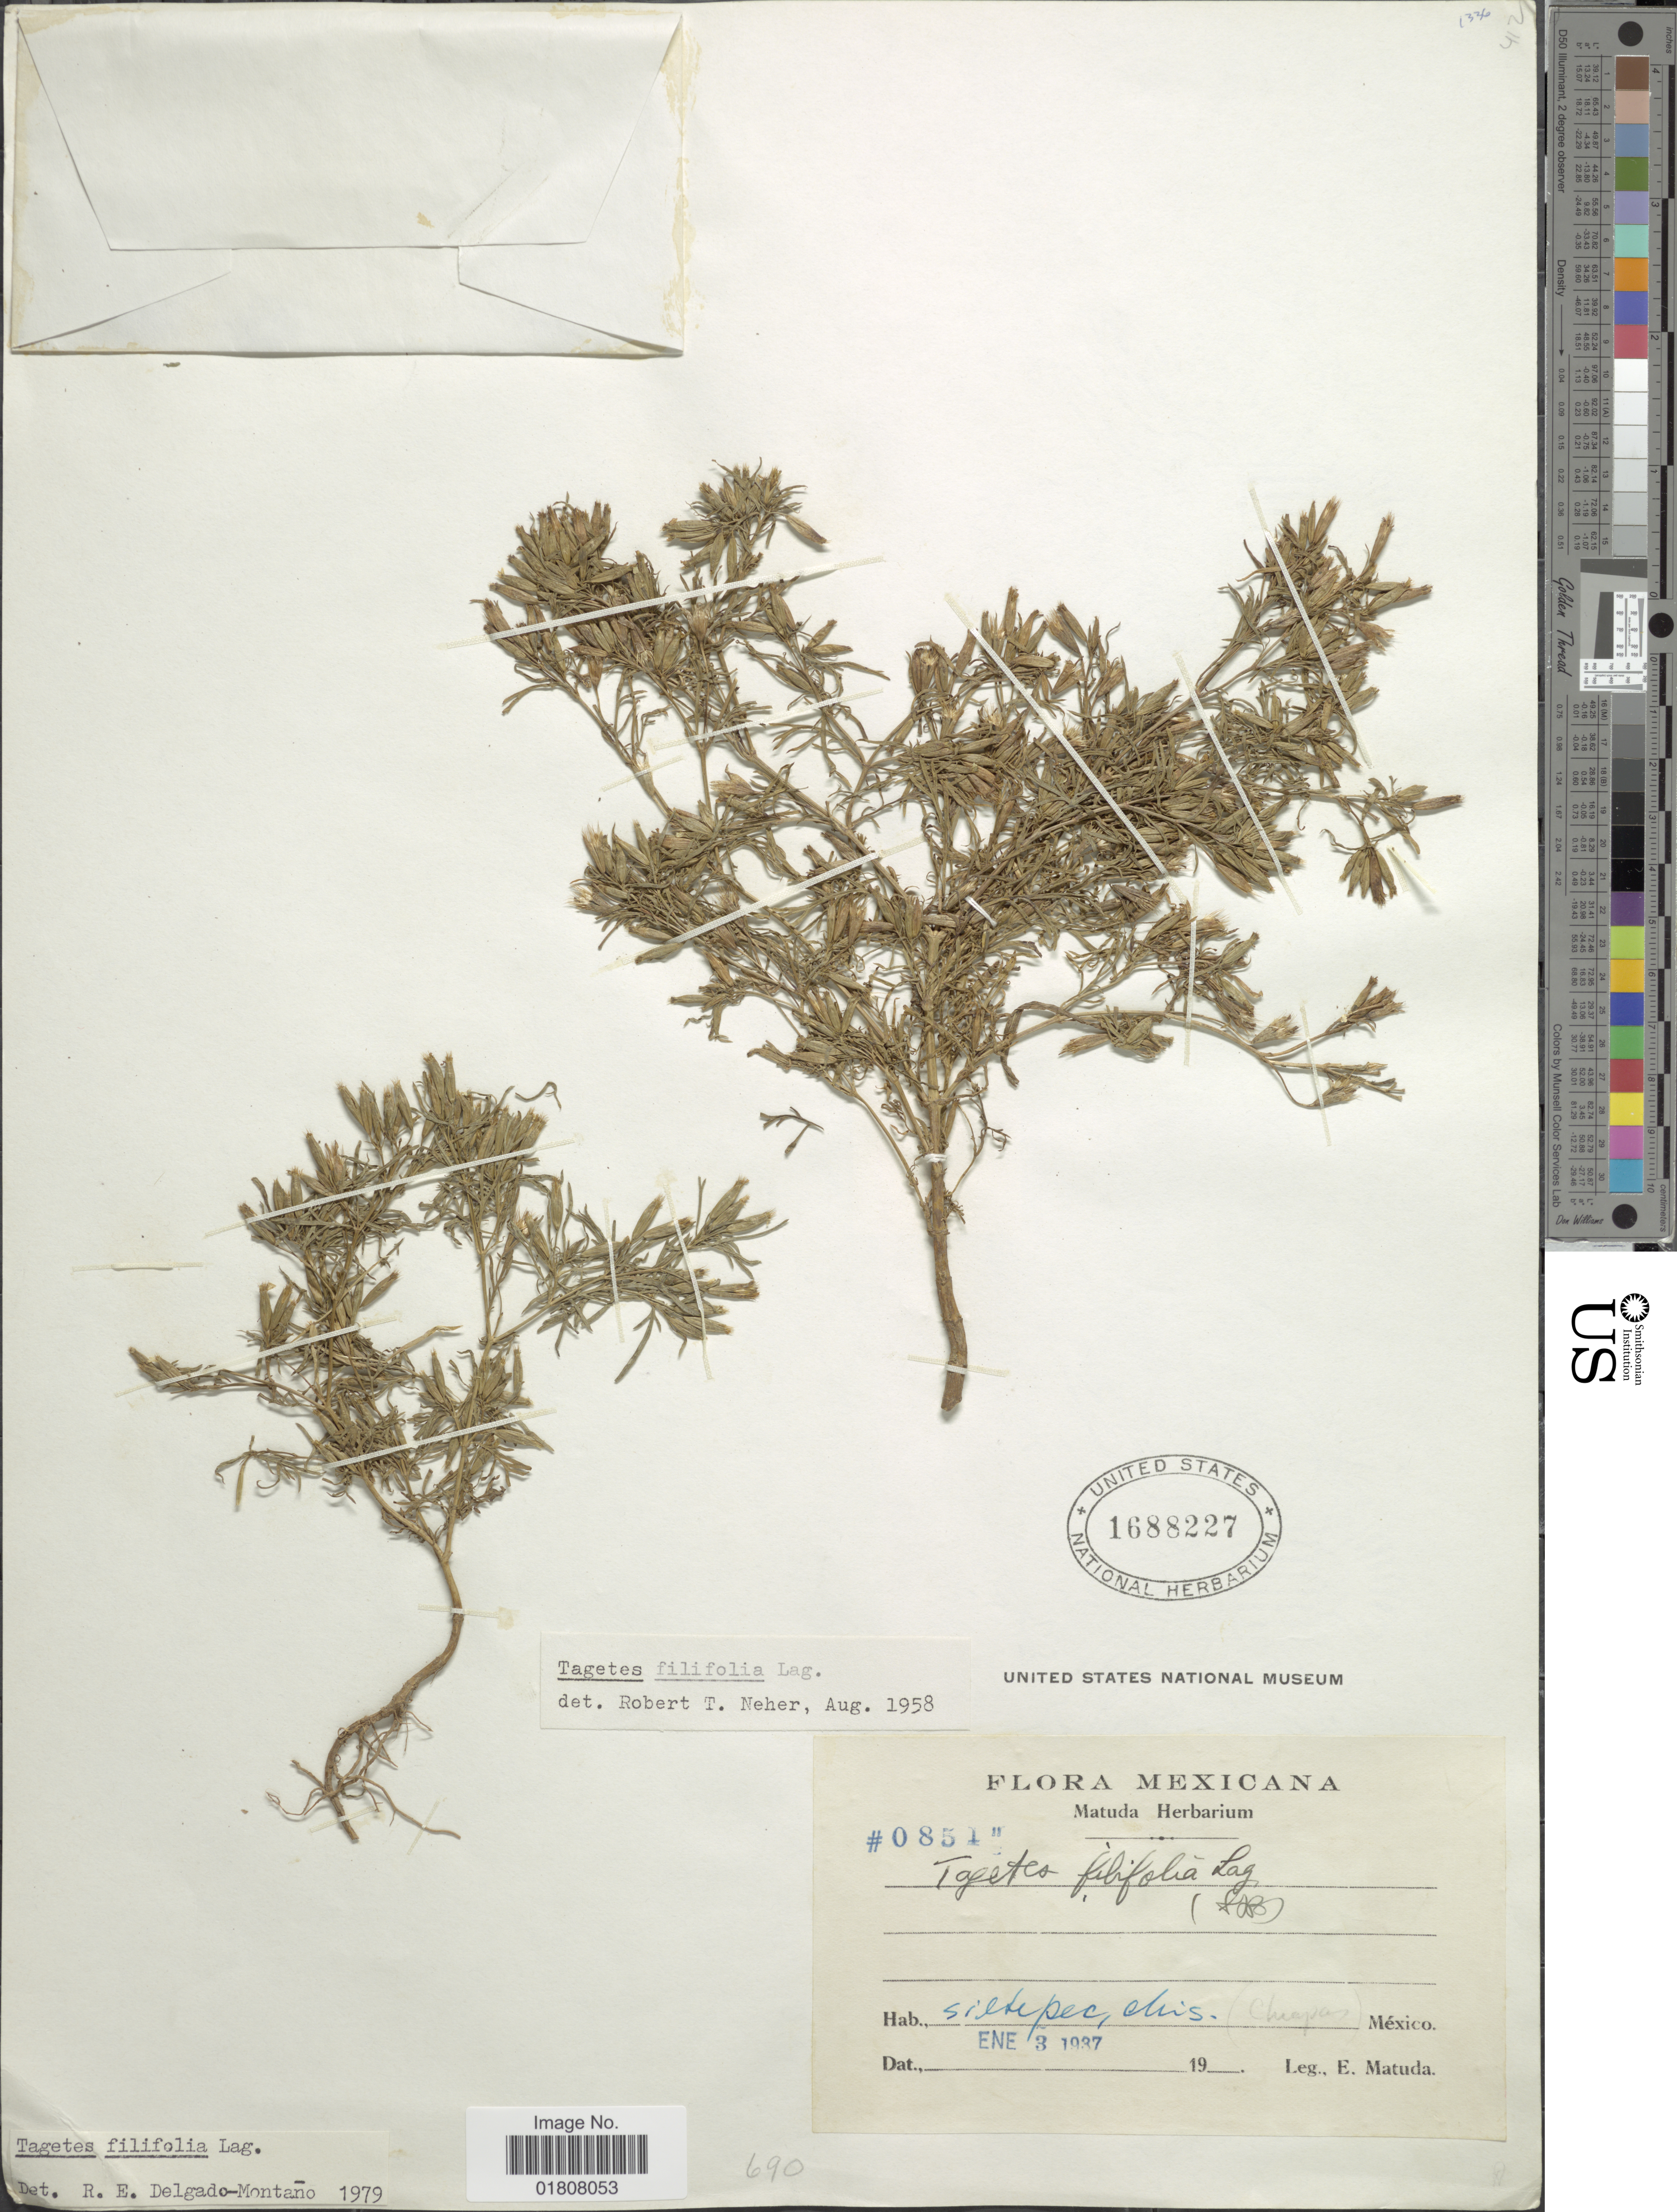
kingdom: Plantae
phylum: Tracheophyta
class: Magnoliopsida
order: Asterales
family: Asteraceae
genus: Tagetes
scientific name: Tagetes filifolia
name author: Lag.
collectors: E. Matuda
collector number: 0851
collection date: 1937-01-03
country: Mexico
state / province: Chiapas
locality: Siltepec, Chis.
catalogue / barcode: US 1688227